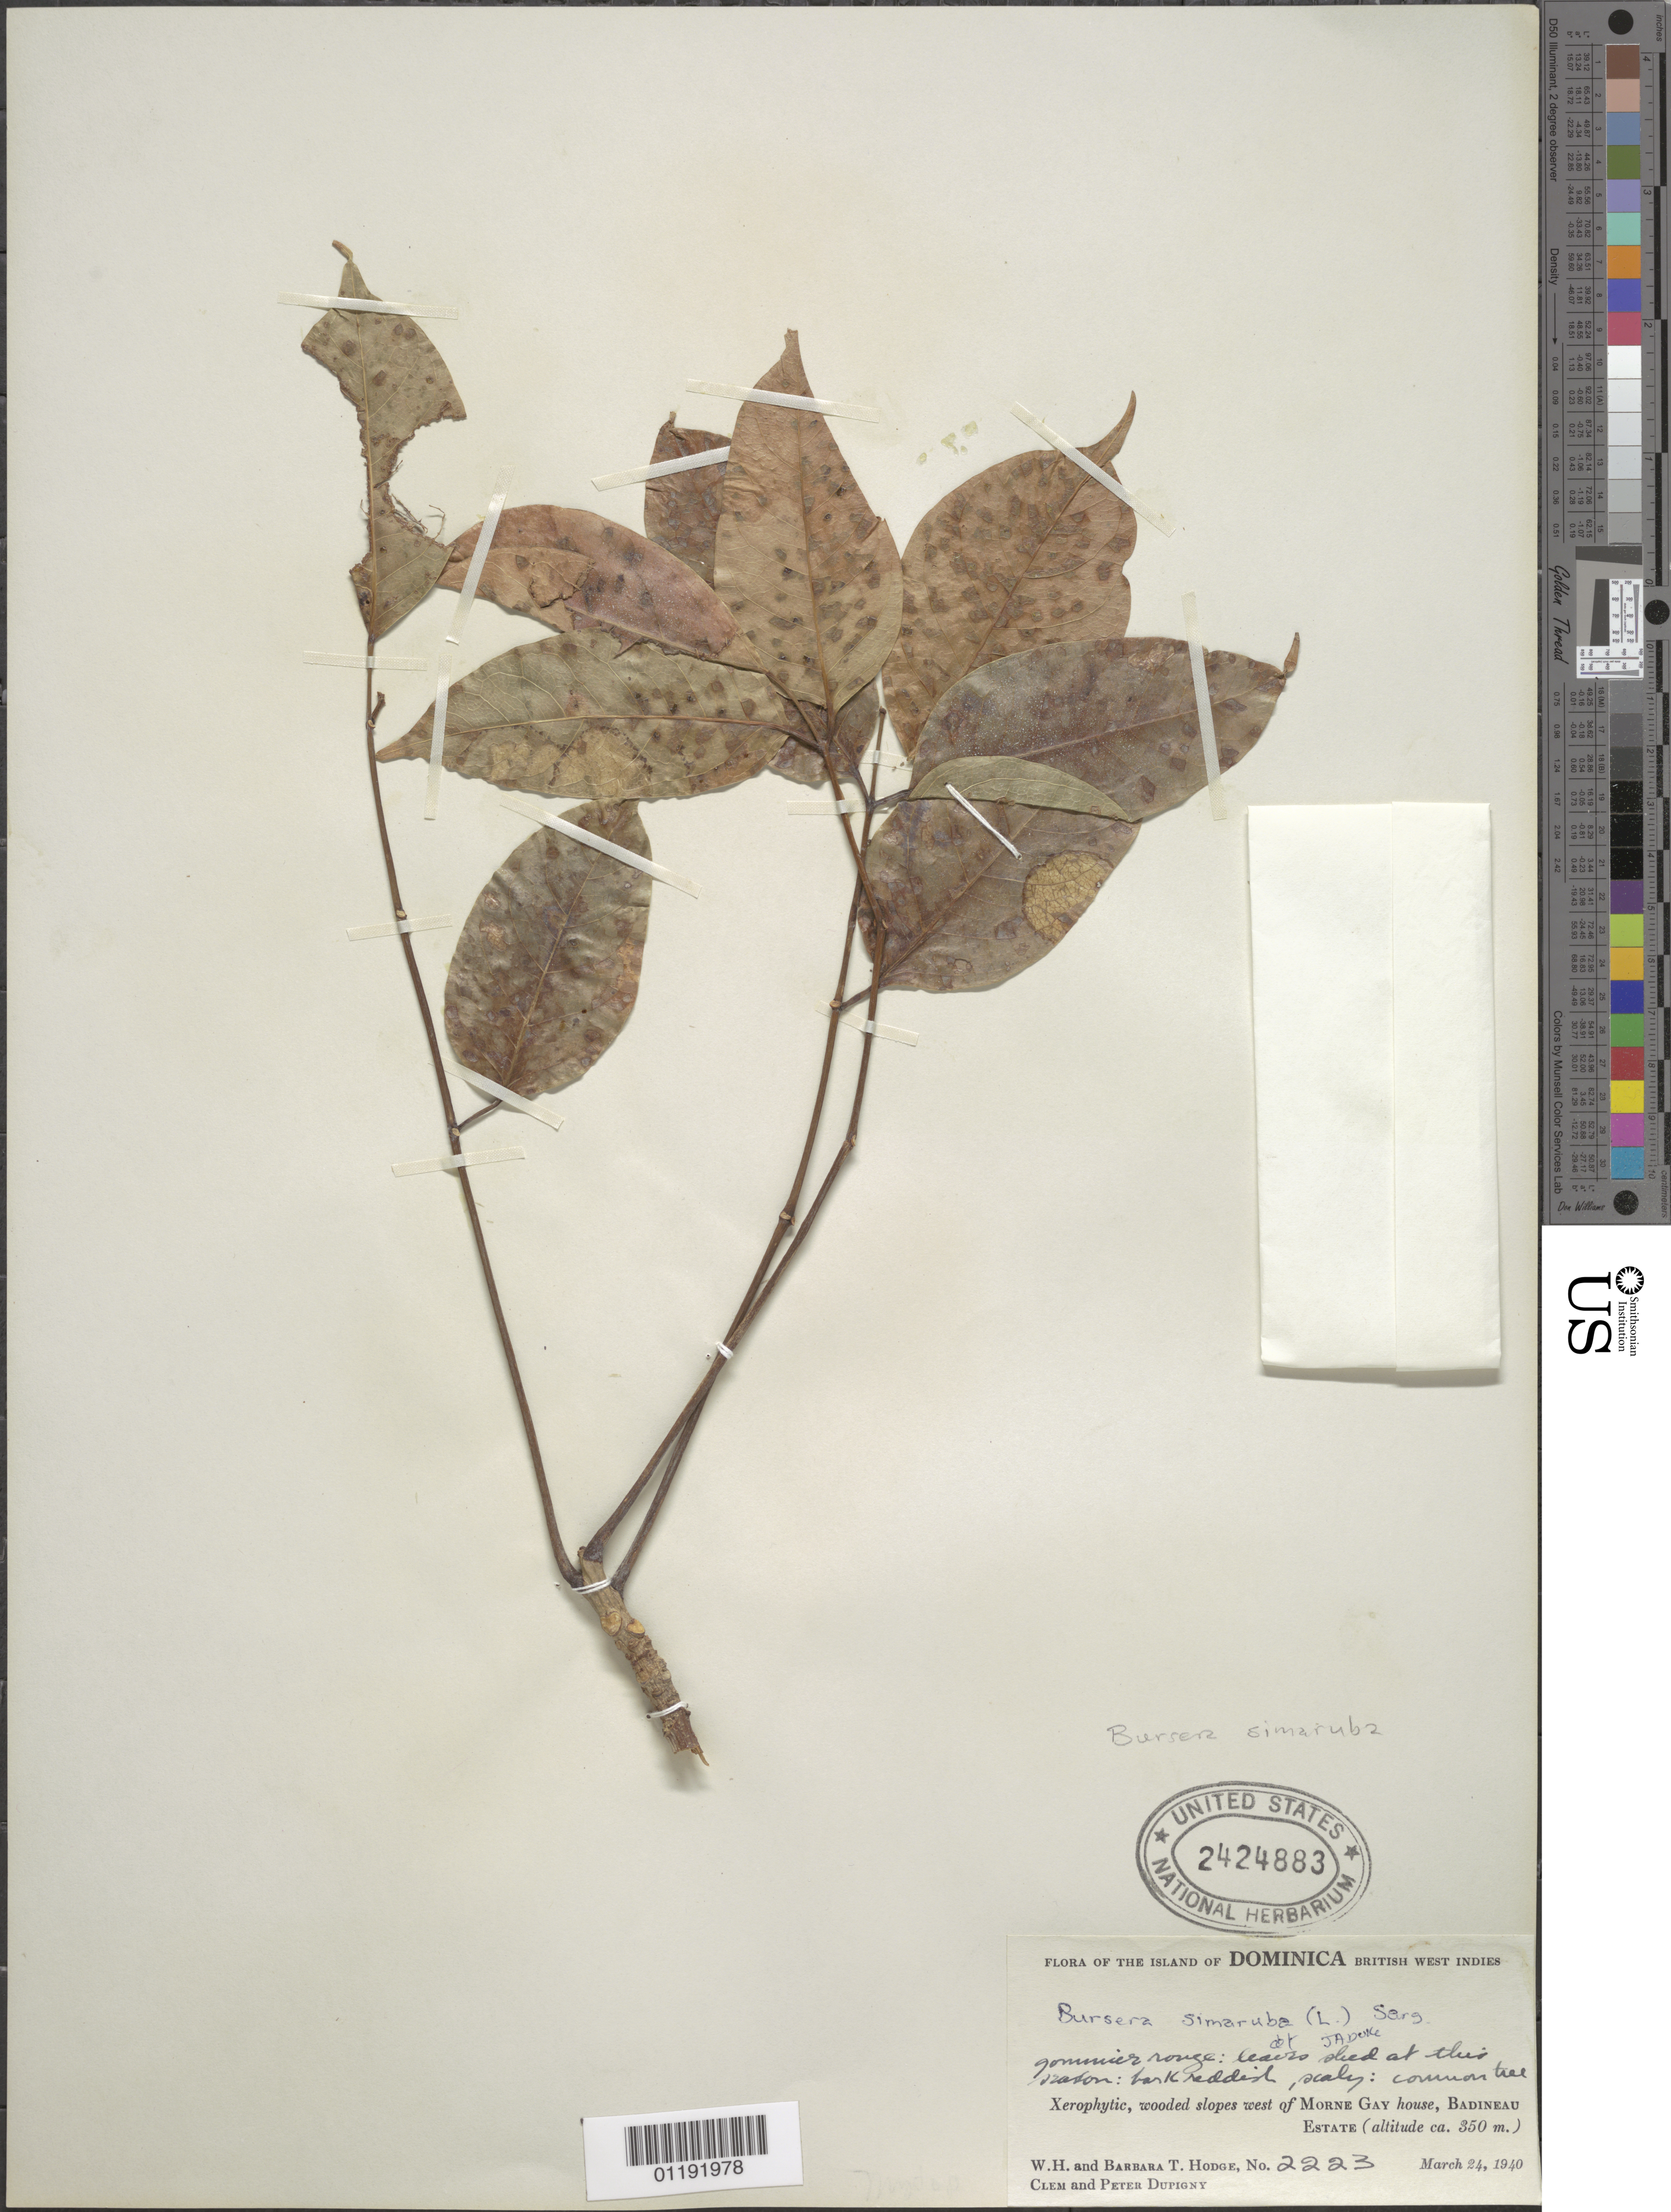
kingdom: Plantae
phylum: Tracheophyta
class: Magnoliopsida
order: Sapindales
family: Burseraceae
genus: Bursera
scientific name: Bursera simaruba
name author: (L.) Sarg.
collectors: W. Hodge, B. Hodge, C. Dupigny & P. Dupigny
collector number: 2223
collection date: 1940-03-24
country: Dominica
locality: wooded slopes W of Morne Gay house, Badineau Estate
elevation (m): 350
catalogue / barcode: US 2424883